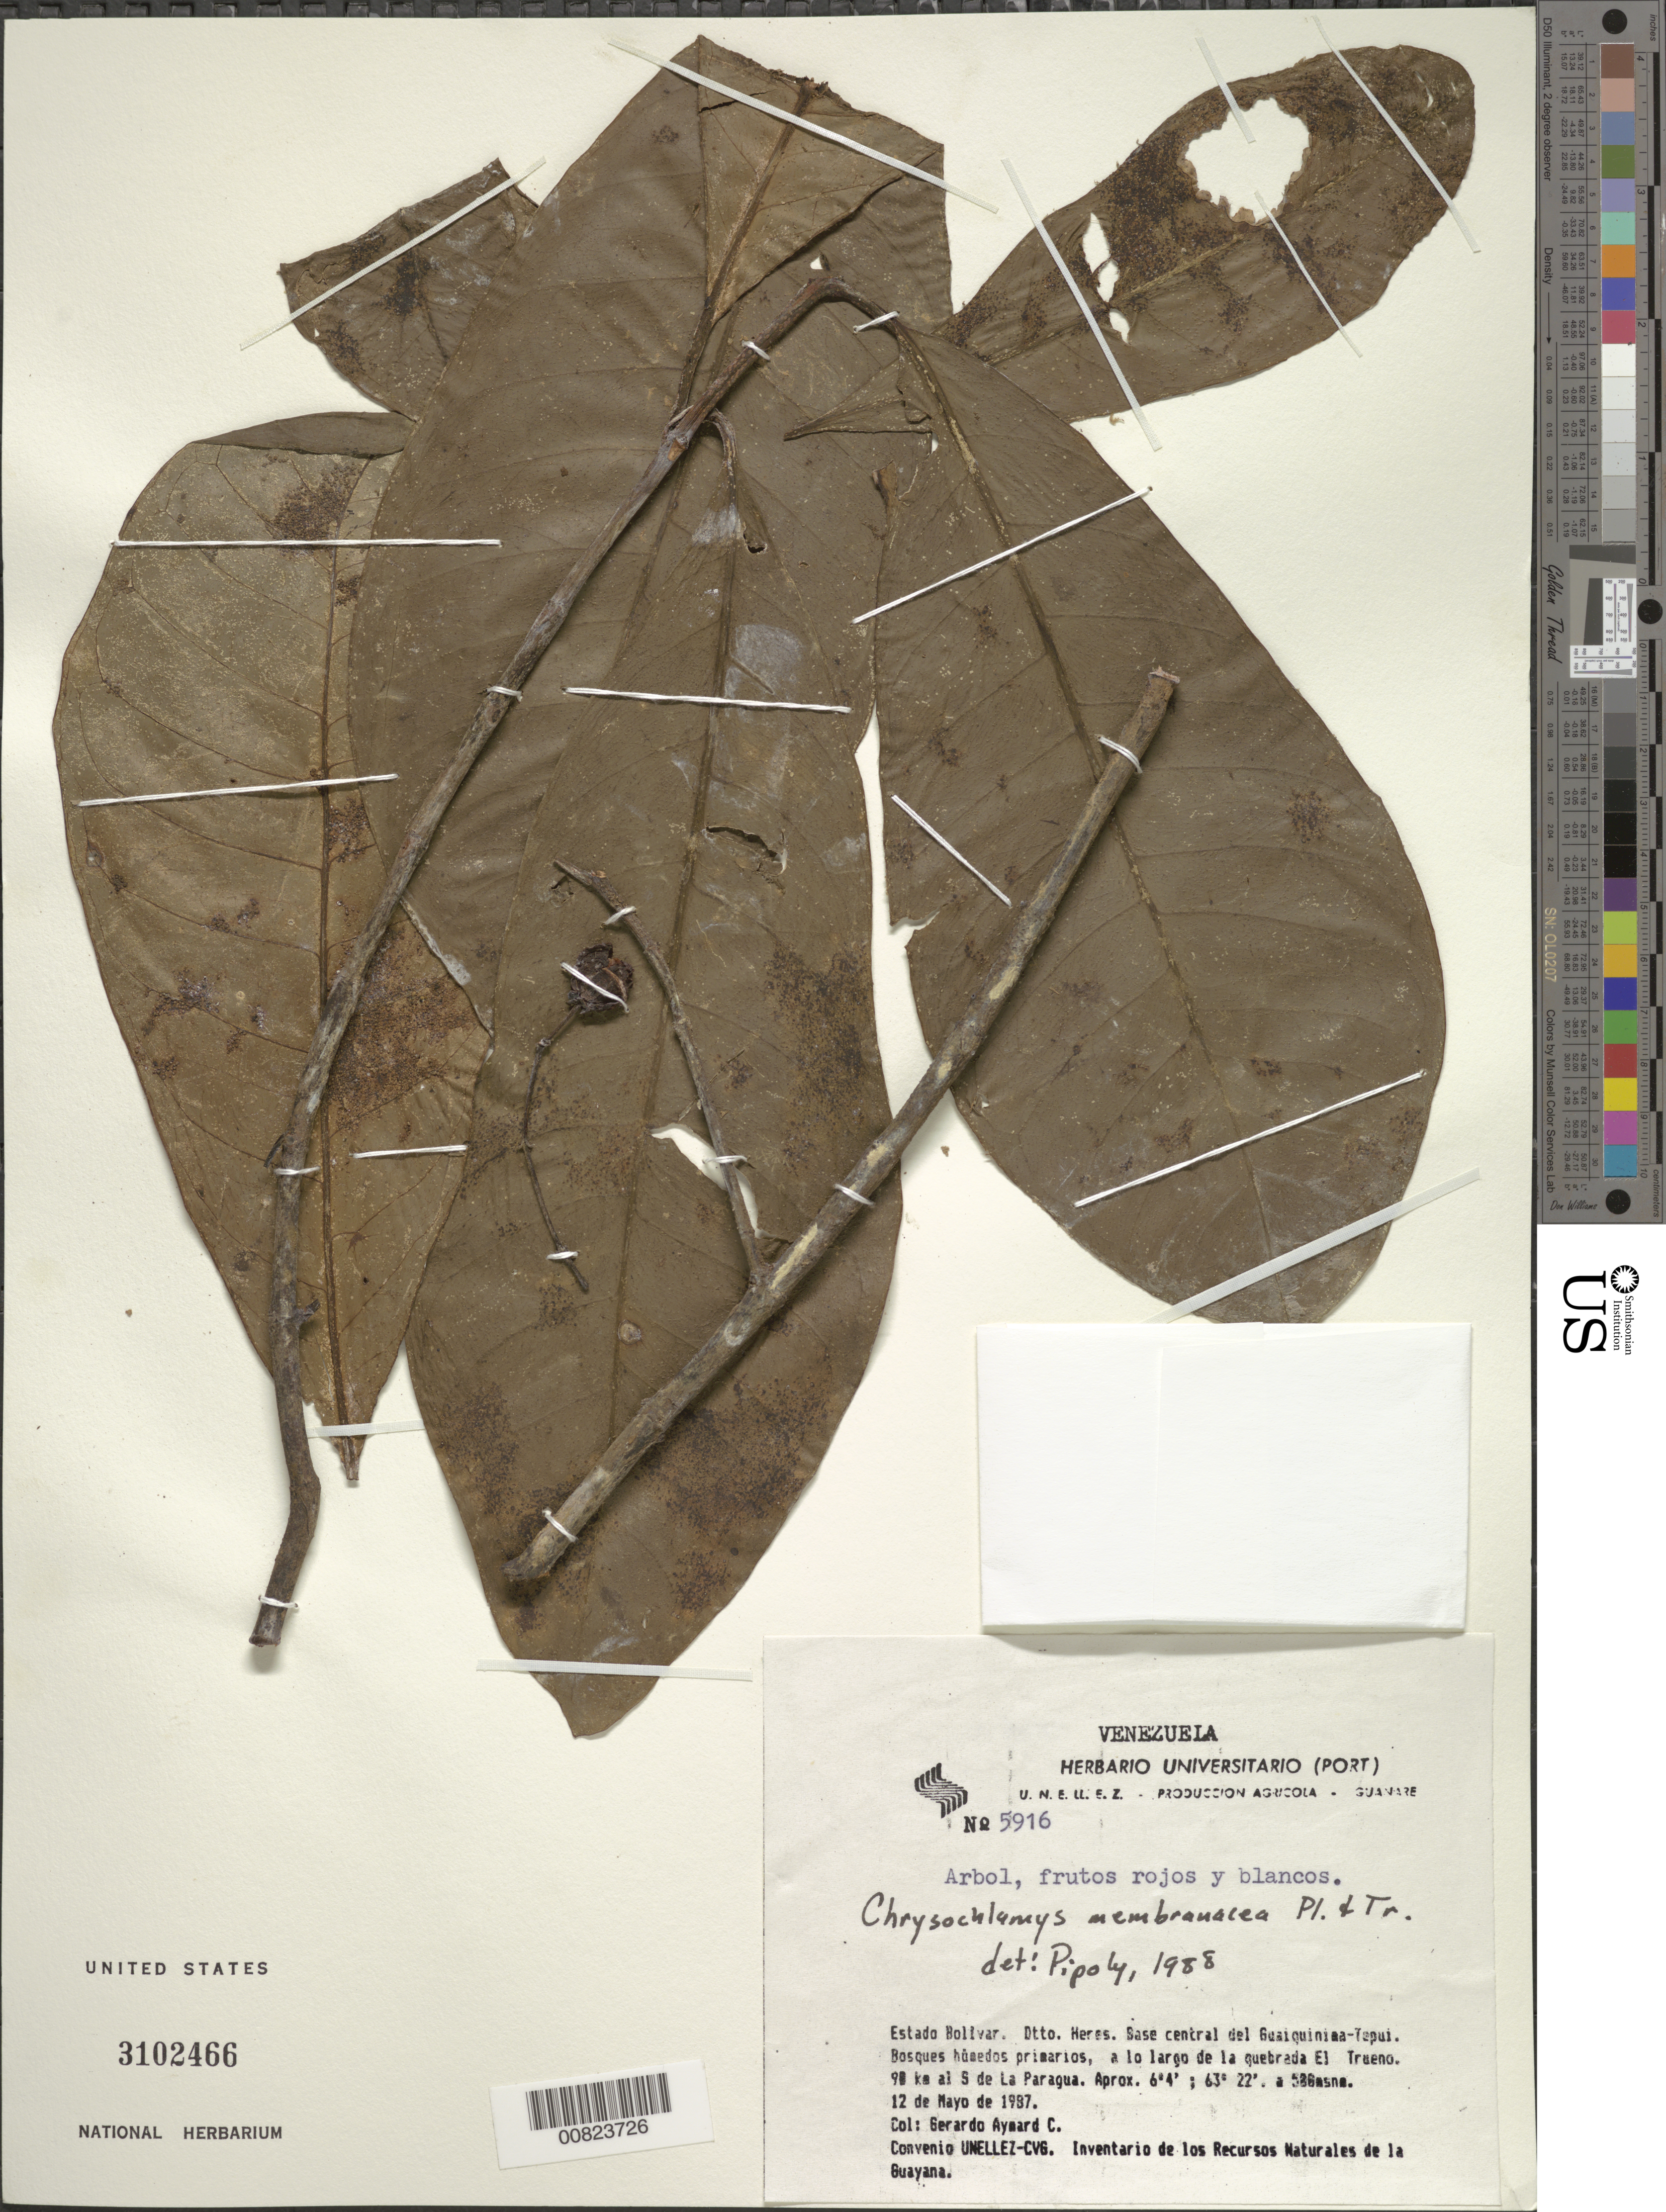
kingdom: Plantae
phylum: Tracheophyta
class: Magnoliopsida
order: Malpighiales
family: Clusiaceae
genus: Chrysochlamys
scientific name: Chrysochlamys membranacea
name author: Planch. & Triana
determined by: Pipoly, J. J., III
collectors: G. A. Aymard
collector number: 5916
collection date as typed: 12-May-87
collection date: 1987-05-12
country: Venezuela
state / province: Bolívar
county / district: Heres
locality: Guaiquinima-tepuí, base central, El Trueno, 90 m al S de La Paragua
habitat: Quebrada El Trueno, primary wet forest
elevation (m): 500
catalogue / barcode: US 3102466